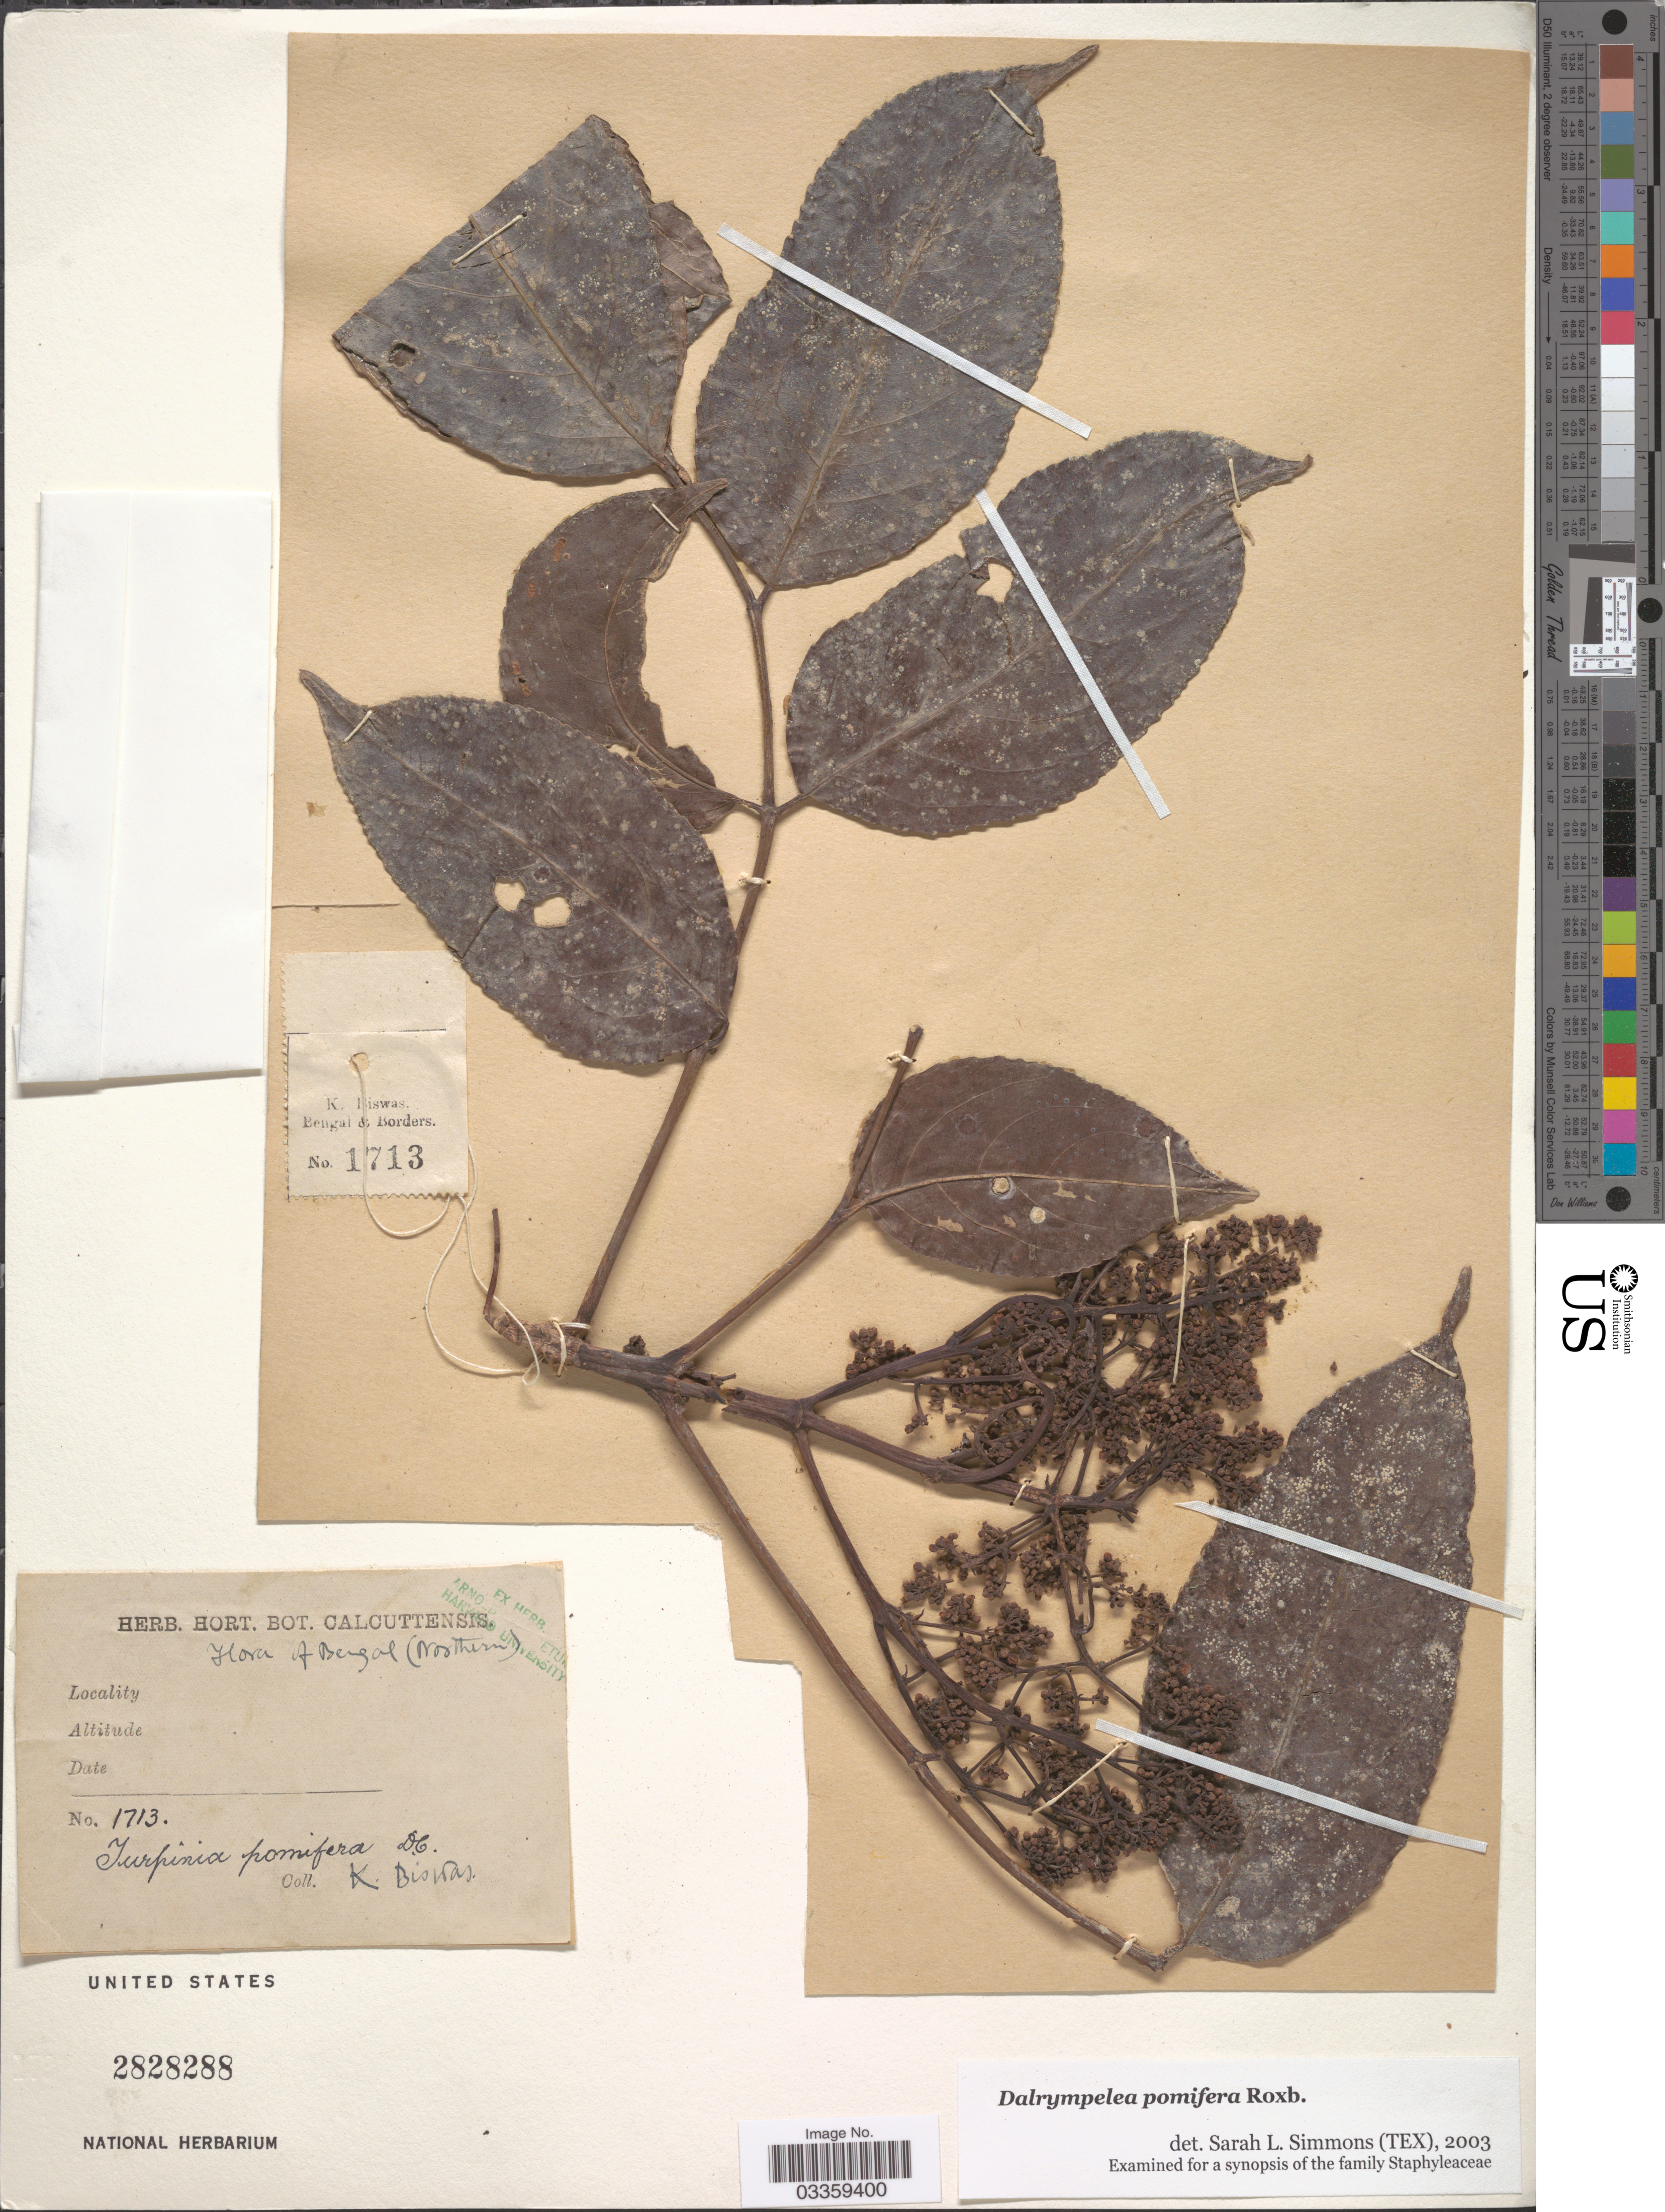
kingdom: Plantae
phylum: Tracheophyta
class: Magnoliopsida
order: Crossosomatales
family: Staphyleaceae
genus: Dalrympelea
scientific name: Dalrympelea pomifera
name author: Roxb.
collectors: K. Biswas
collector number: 1713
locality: Bengal (Northern).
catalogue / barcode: US 2828288